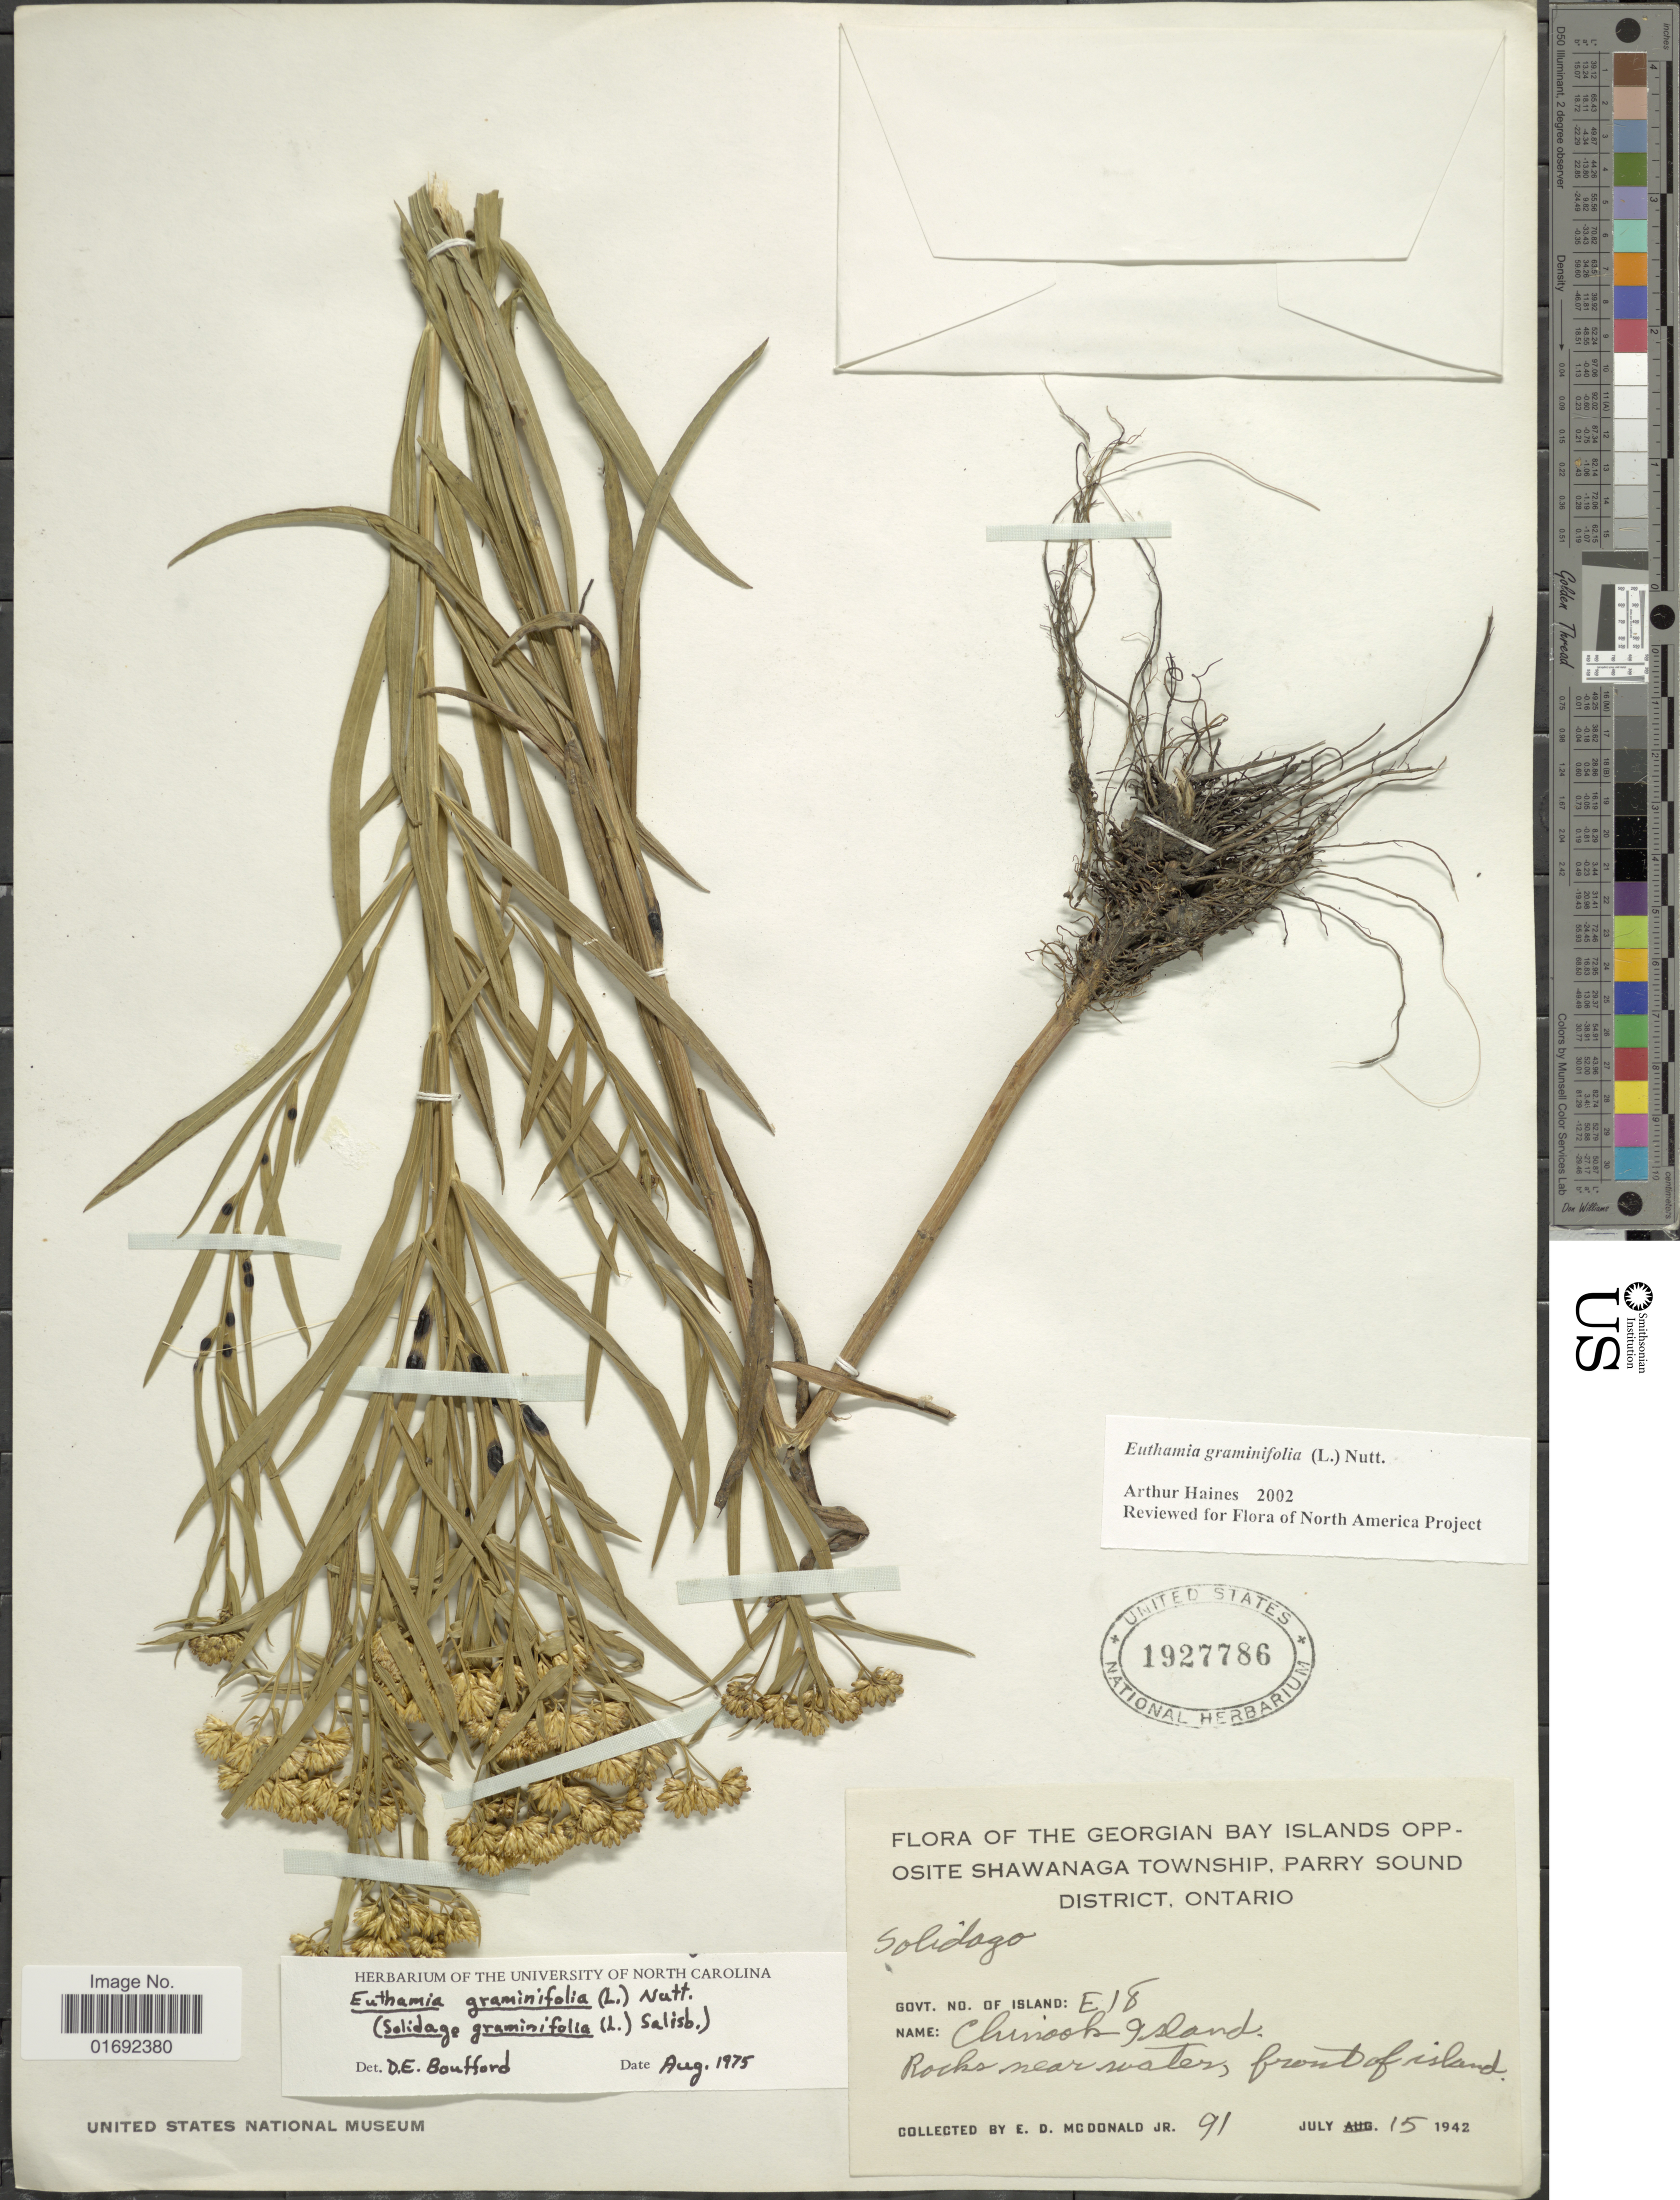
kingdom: Plantae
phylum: Tracheophyta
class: Magnoliopsida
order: Asterales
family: Asteraceae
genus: Euthamia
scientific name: Euthamia graminifolia var. major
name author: (Michx.) Moldenke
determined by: Urbatsch, Lowell E., Curator (LSU), Louisiana State University (UNITED STATES)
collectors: E. D. McDonald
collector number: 91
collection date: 1942-07-15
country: Canada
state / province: Ontario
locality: Georgian Bay Islands Opposite Shawanaga Township, Parry Sound District, Govt. No. of Island E18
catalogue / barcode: US 1927786